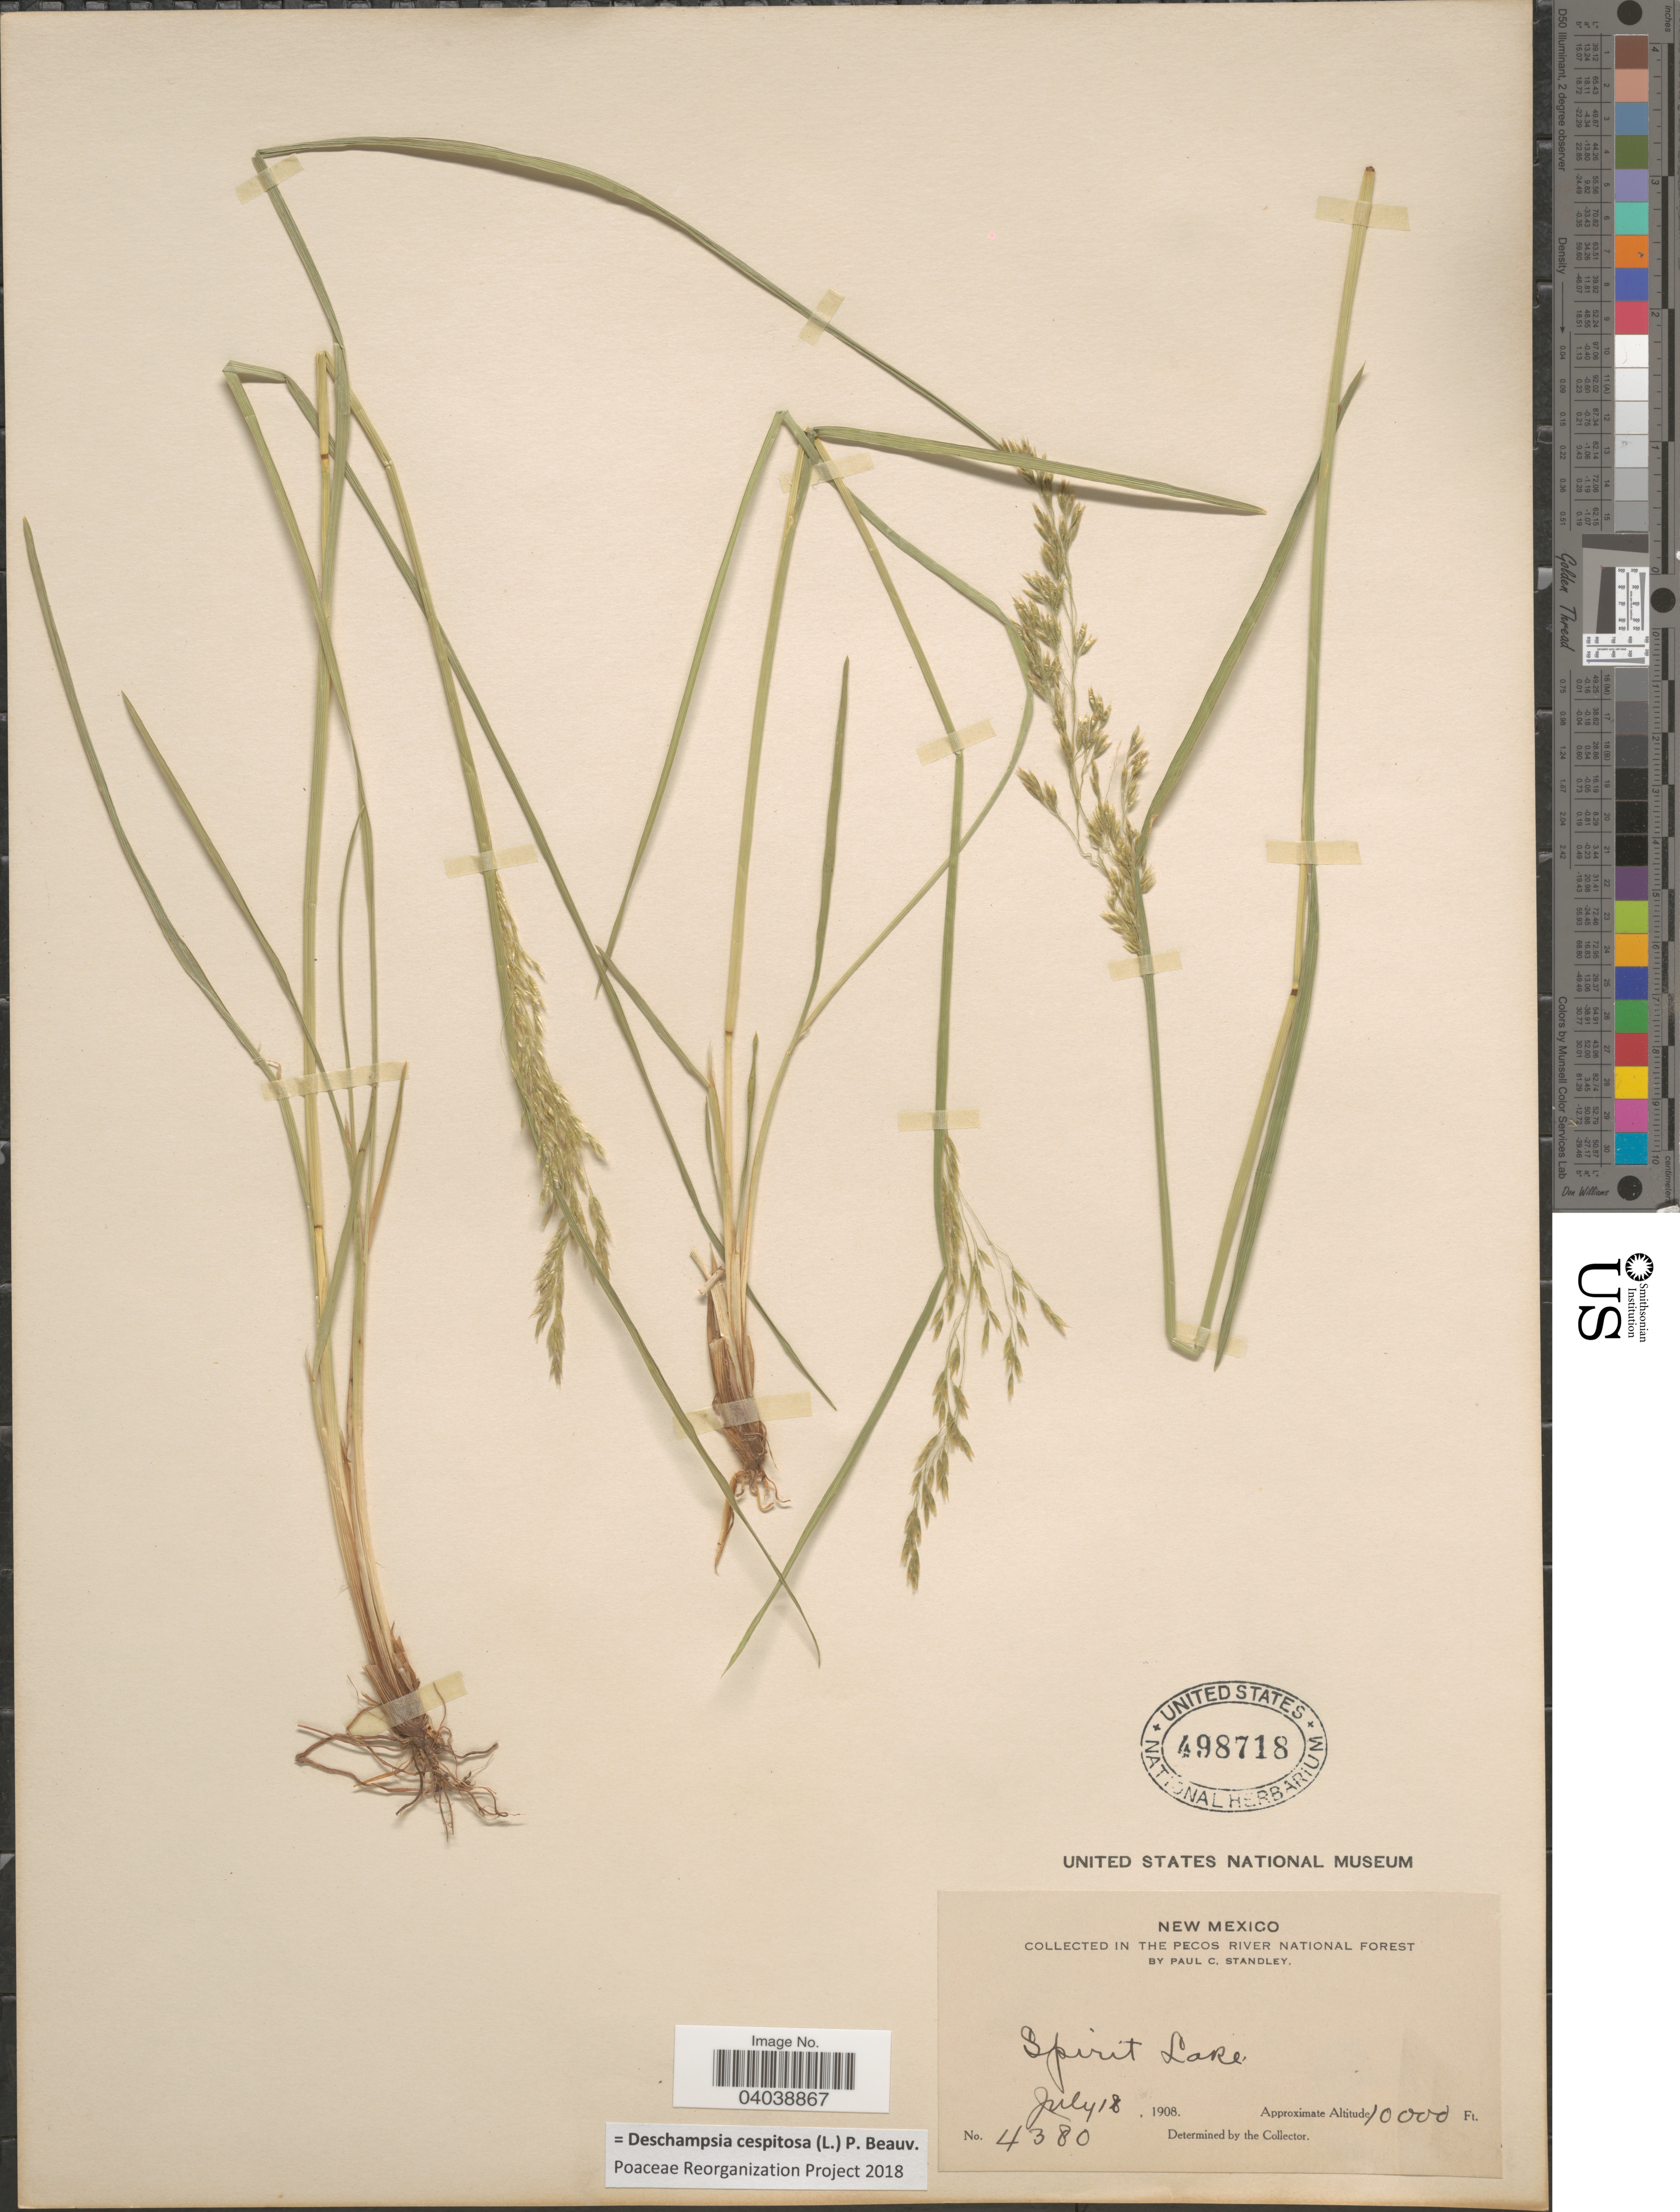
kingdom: Plantae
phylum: Tracheophyta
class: Liliopsida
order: Poales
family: Poaceae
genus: Deschampsia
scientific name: Deschampsia cespitosa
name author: (L.) P. Beauv.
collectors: P. C. Standley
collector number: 4380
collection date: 1908-07-18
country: United States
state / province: New Mexico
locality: In The Pecos River National Forest. Spirit Lake.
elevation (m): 3048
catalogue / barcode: US 498718